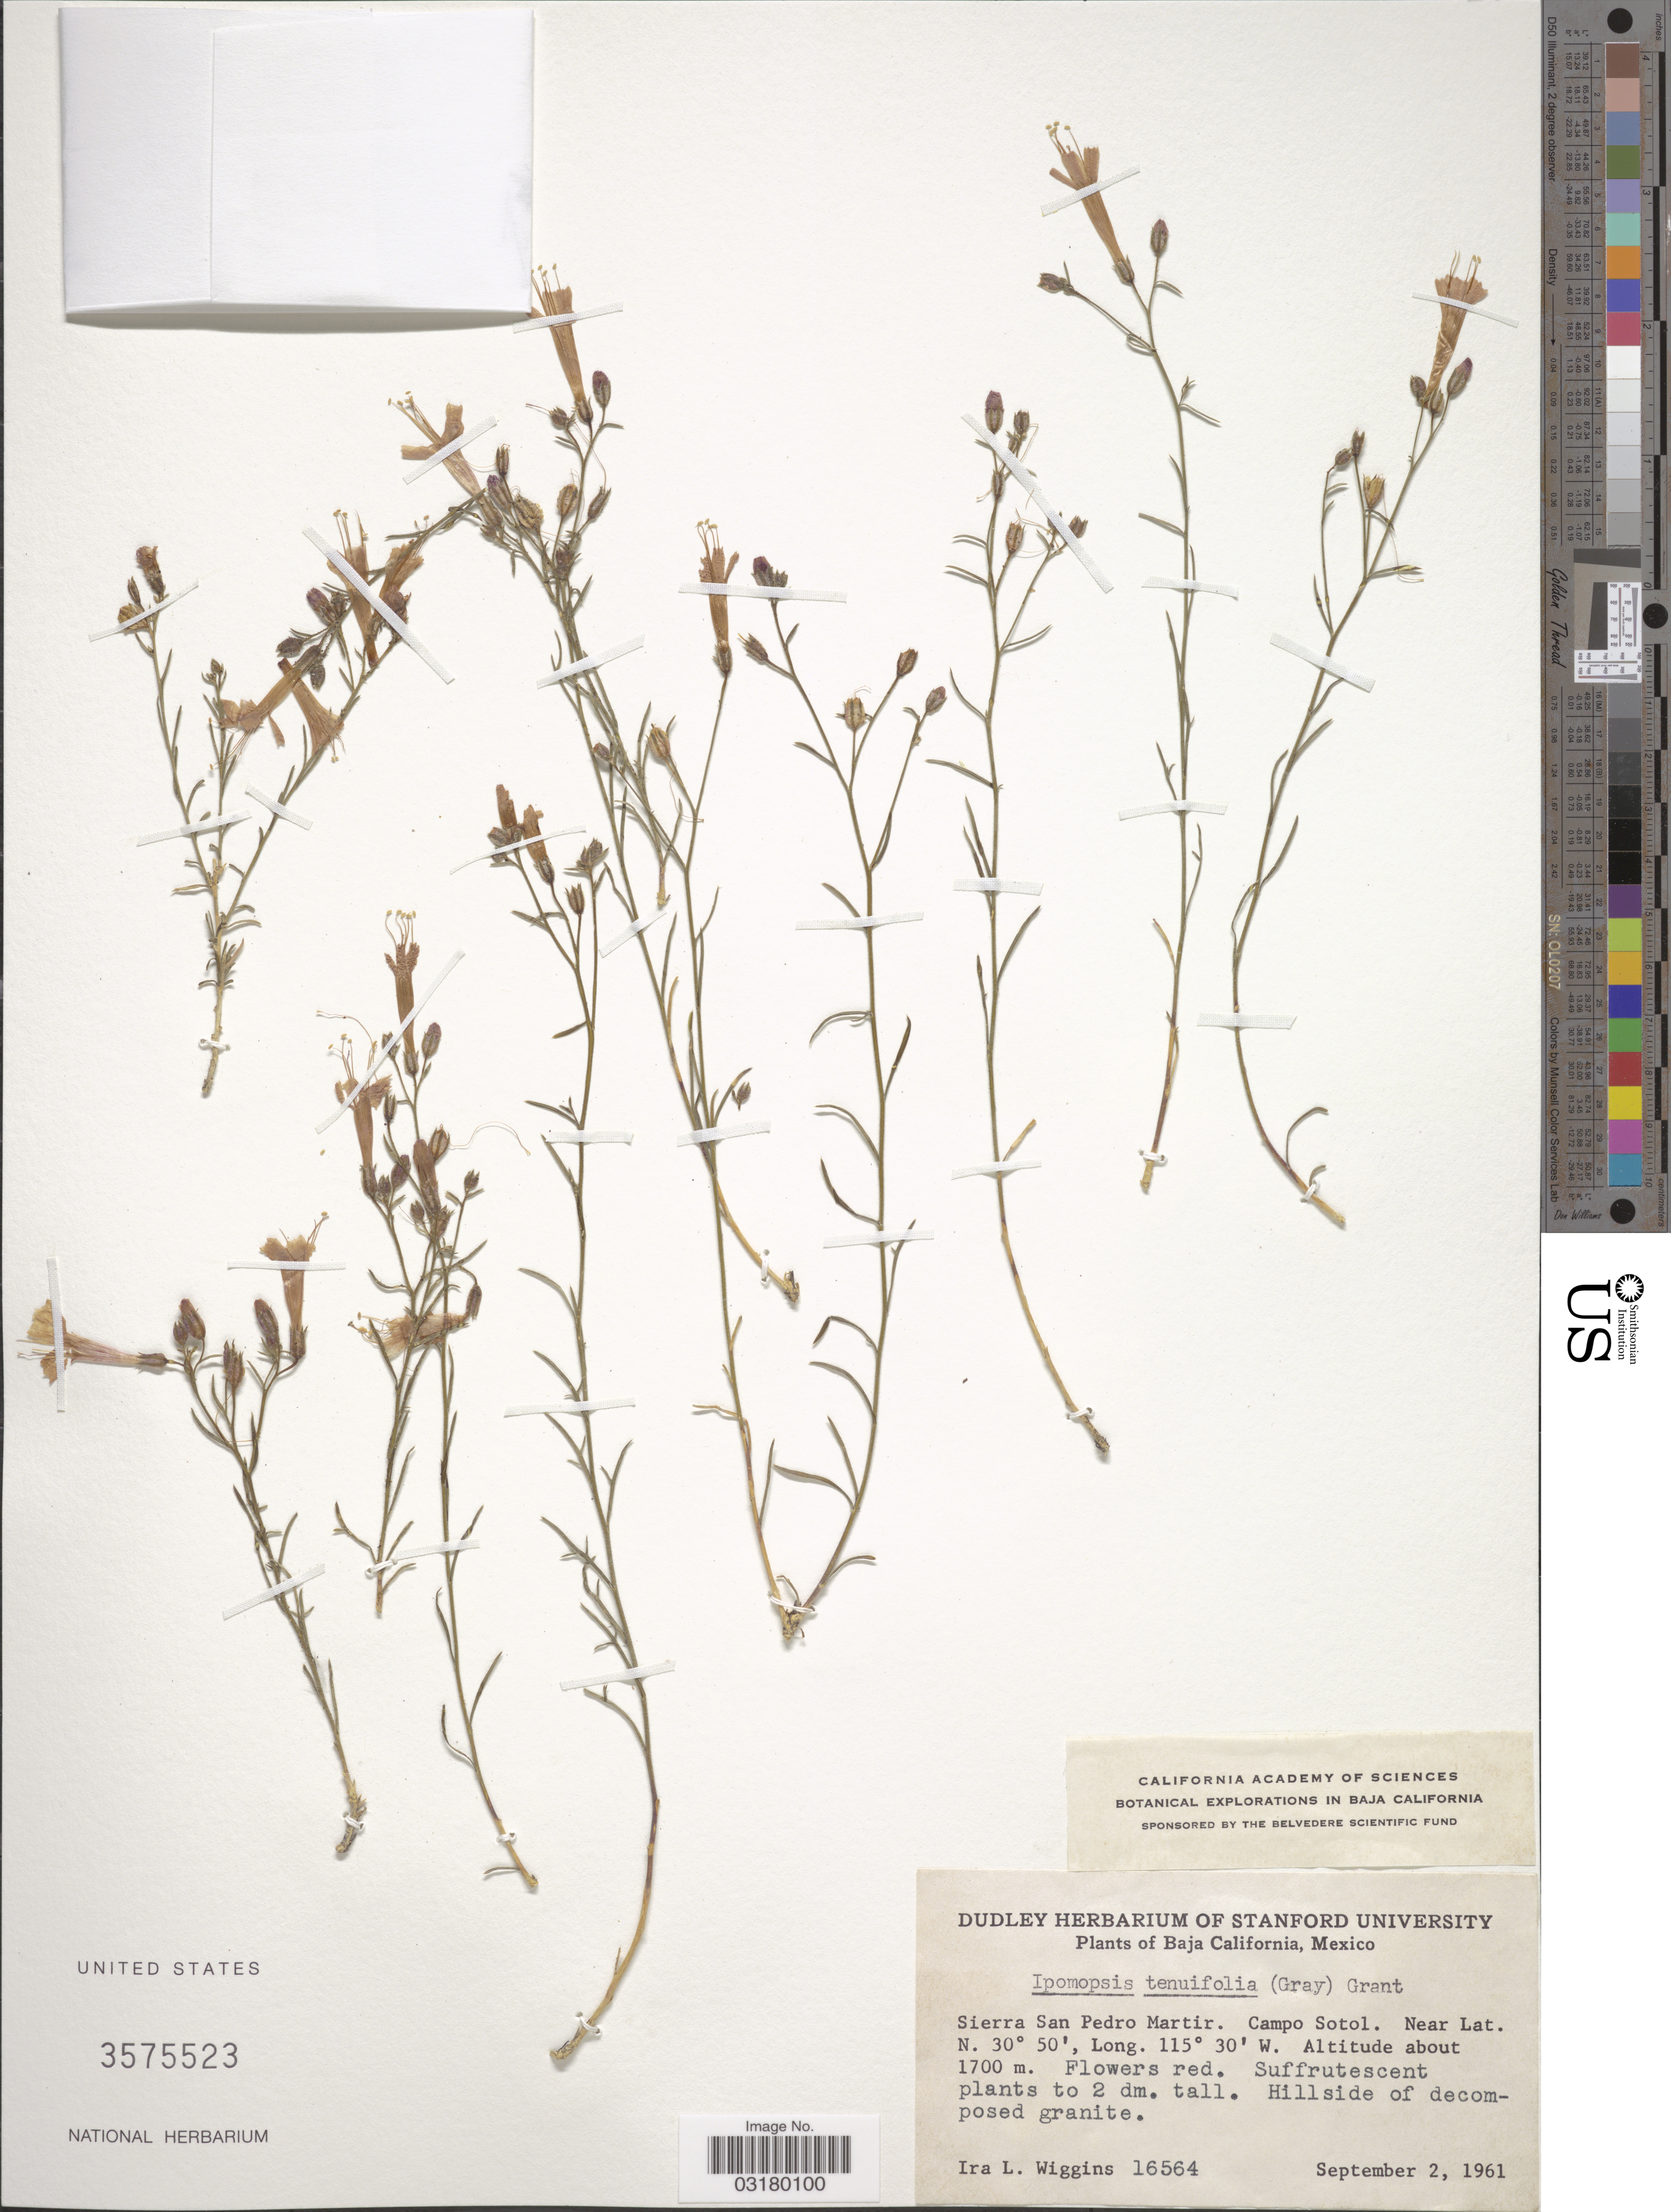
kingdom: Plantae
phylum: Tracheophyta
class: Magnoliopsida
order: Ericales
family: Polemoniaceae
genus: Ipomopsis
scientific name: Ipomopsis tenuifolia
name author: (A. Gray) V.E. Grant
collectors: I. L. Wiggins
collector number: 16564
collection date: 1961-09-02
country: Mexico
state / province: Baja California Norte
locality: Sierra San Pedro Martir. Campo Sotol.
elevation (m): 1700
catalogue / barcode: US 3575523